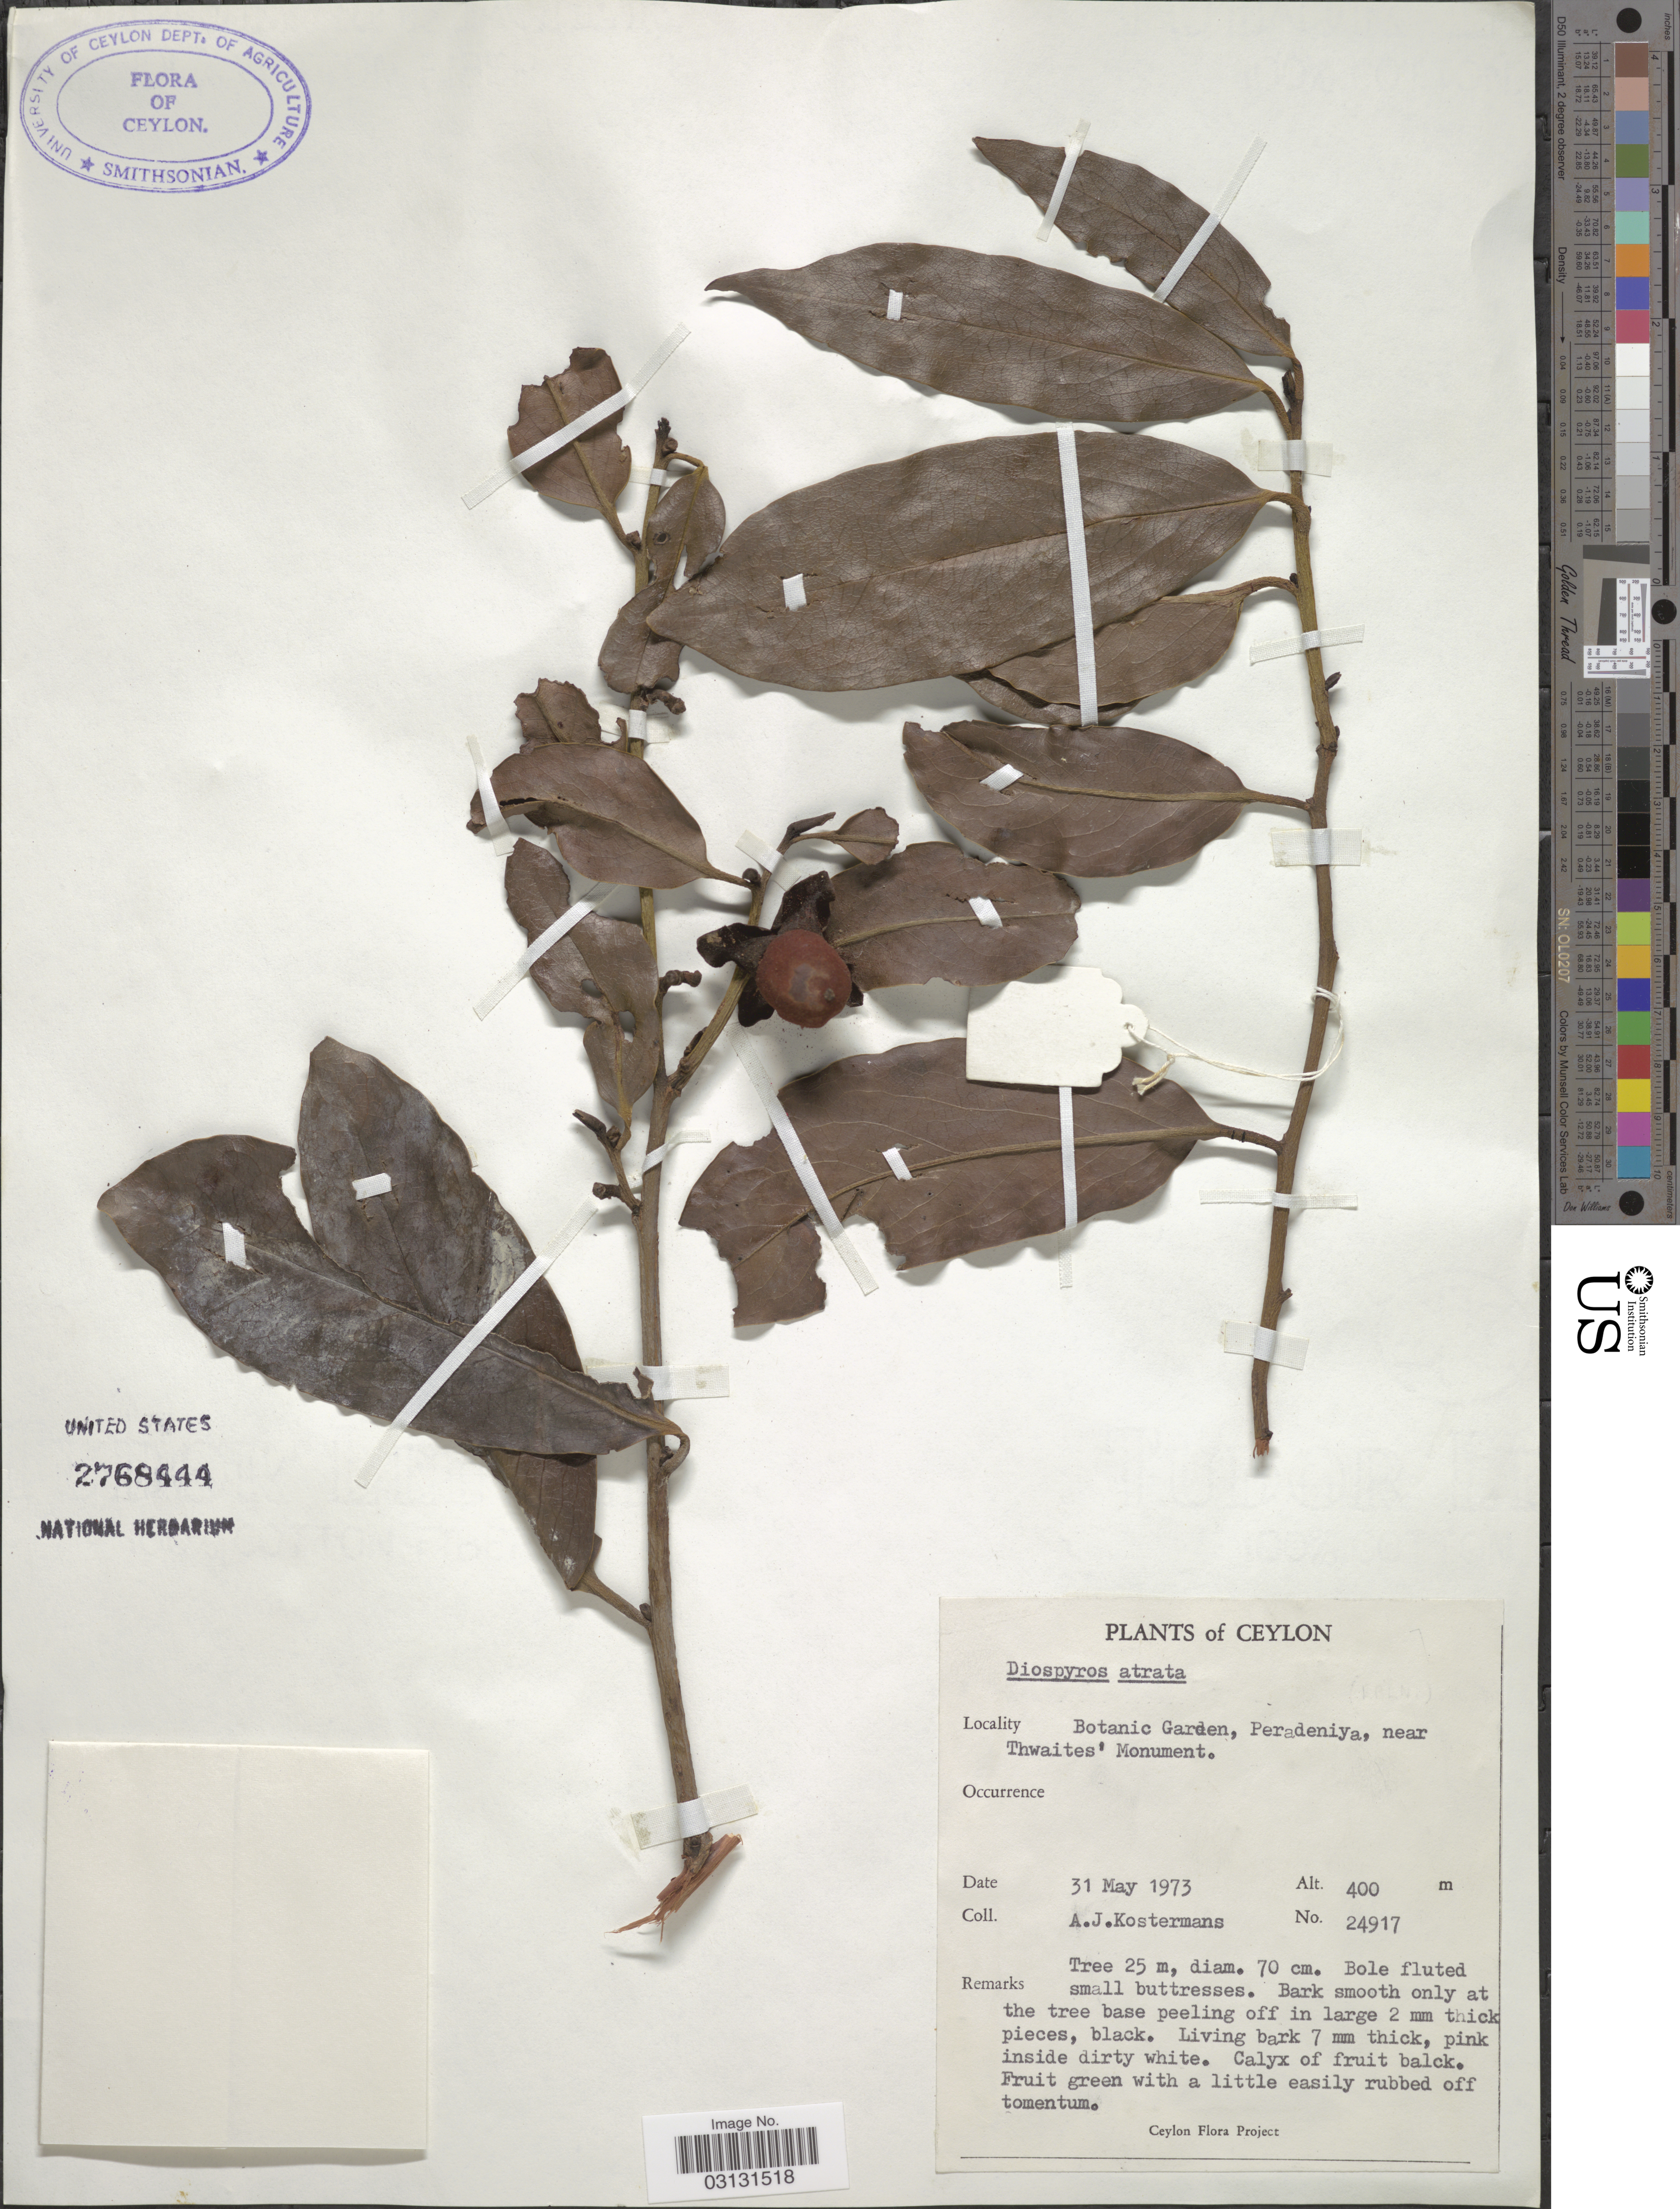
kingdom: Plantae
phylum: Tracheophyta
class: Magnoliopsida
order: Ericales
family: Ebenaceae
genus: Diospyros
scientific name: Diospyros atrata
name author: (Thwaites) Alston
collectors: A. J. G. Kostermans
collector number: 24917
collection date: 1973-05-31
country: Sri Lanka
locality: Ceylon. Botanic Garden, Peradeniya, near Thwaites' Monument.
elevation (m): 400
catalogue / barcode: US 2768444